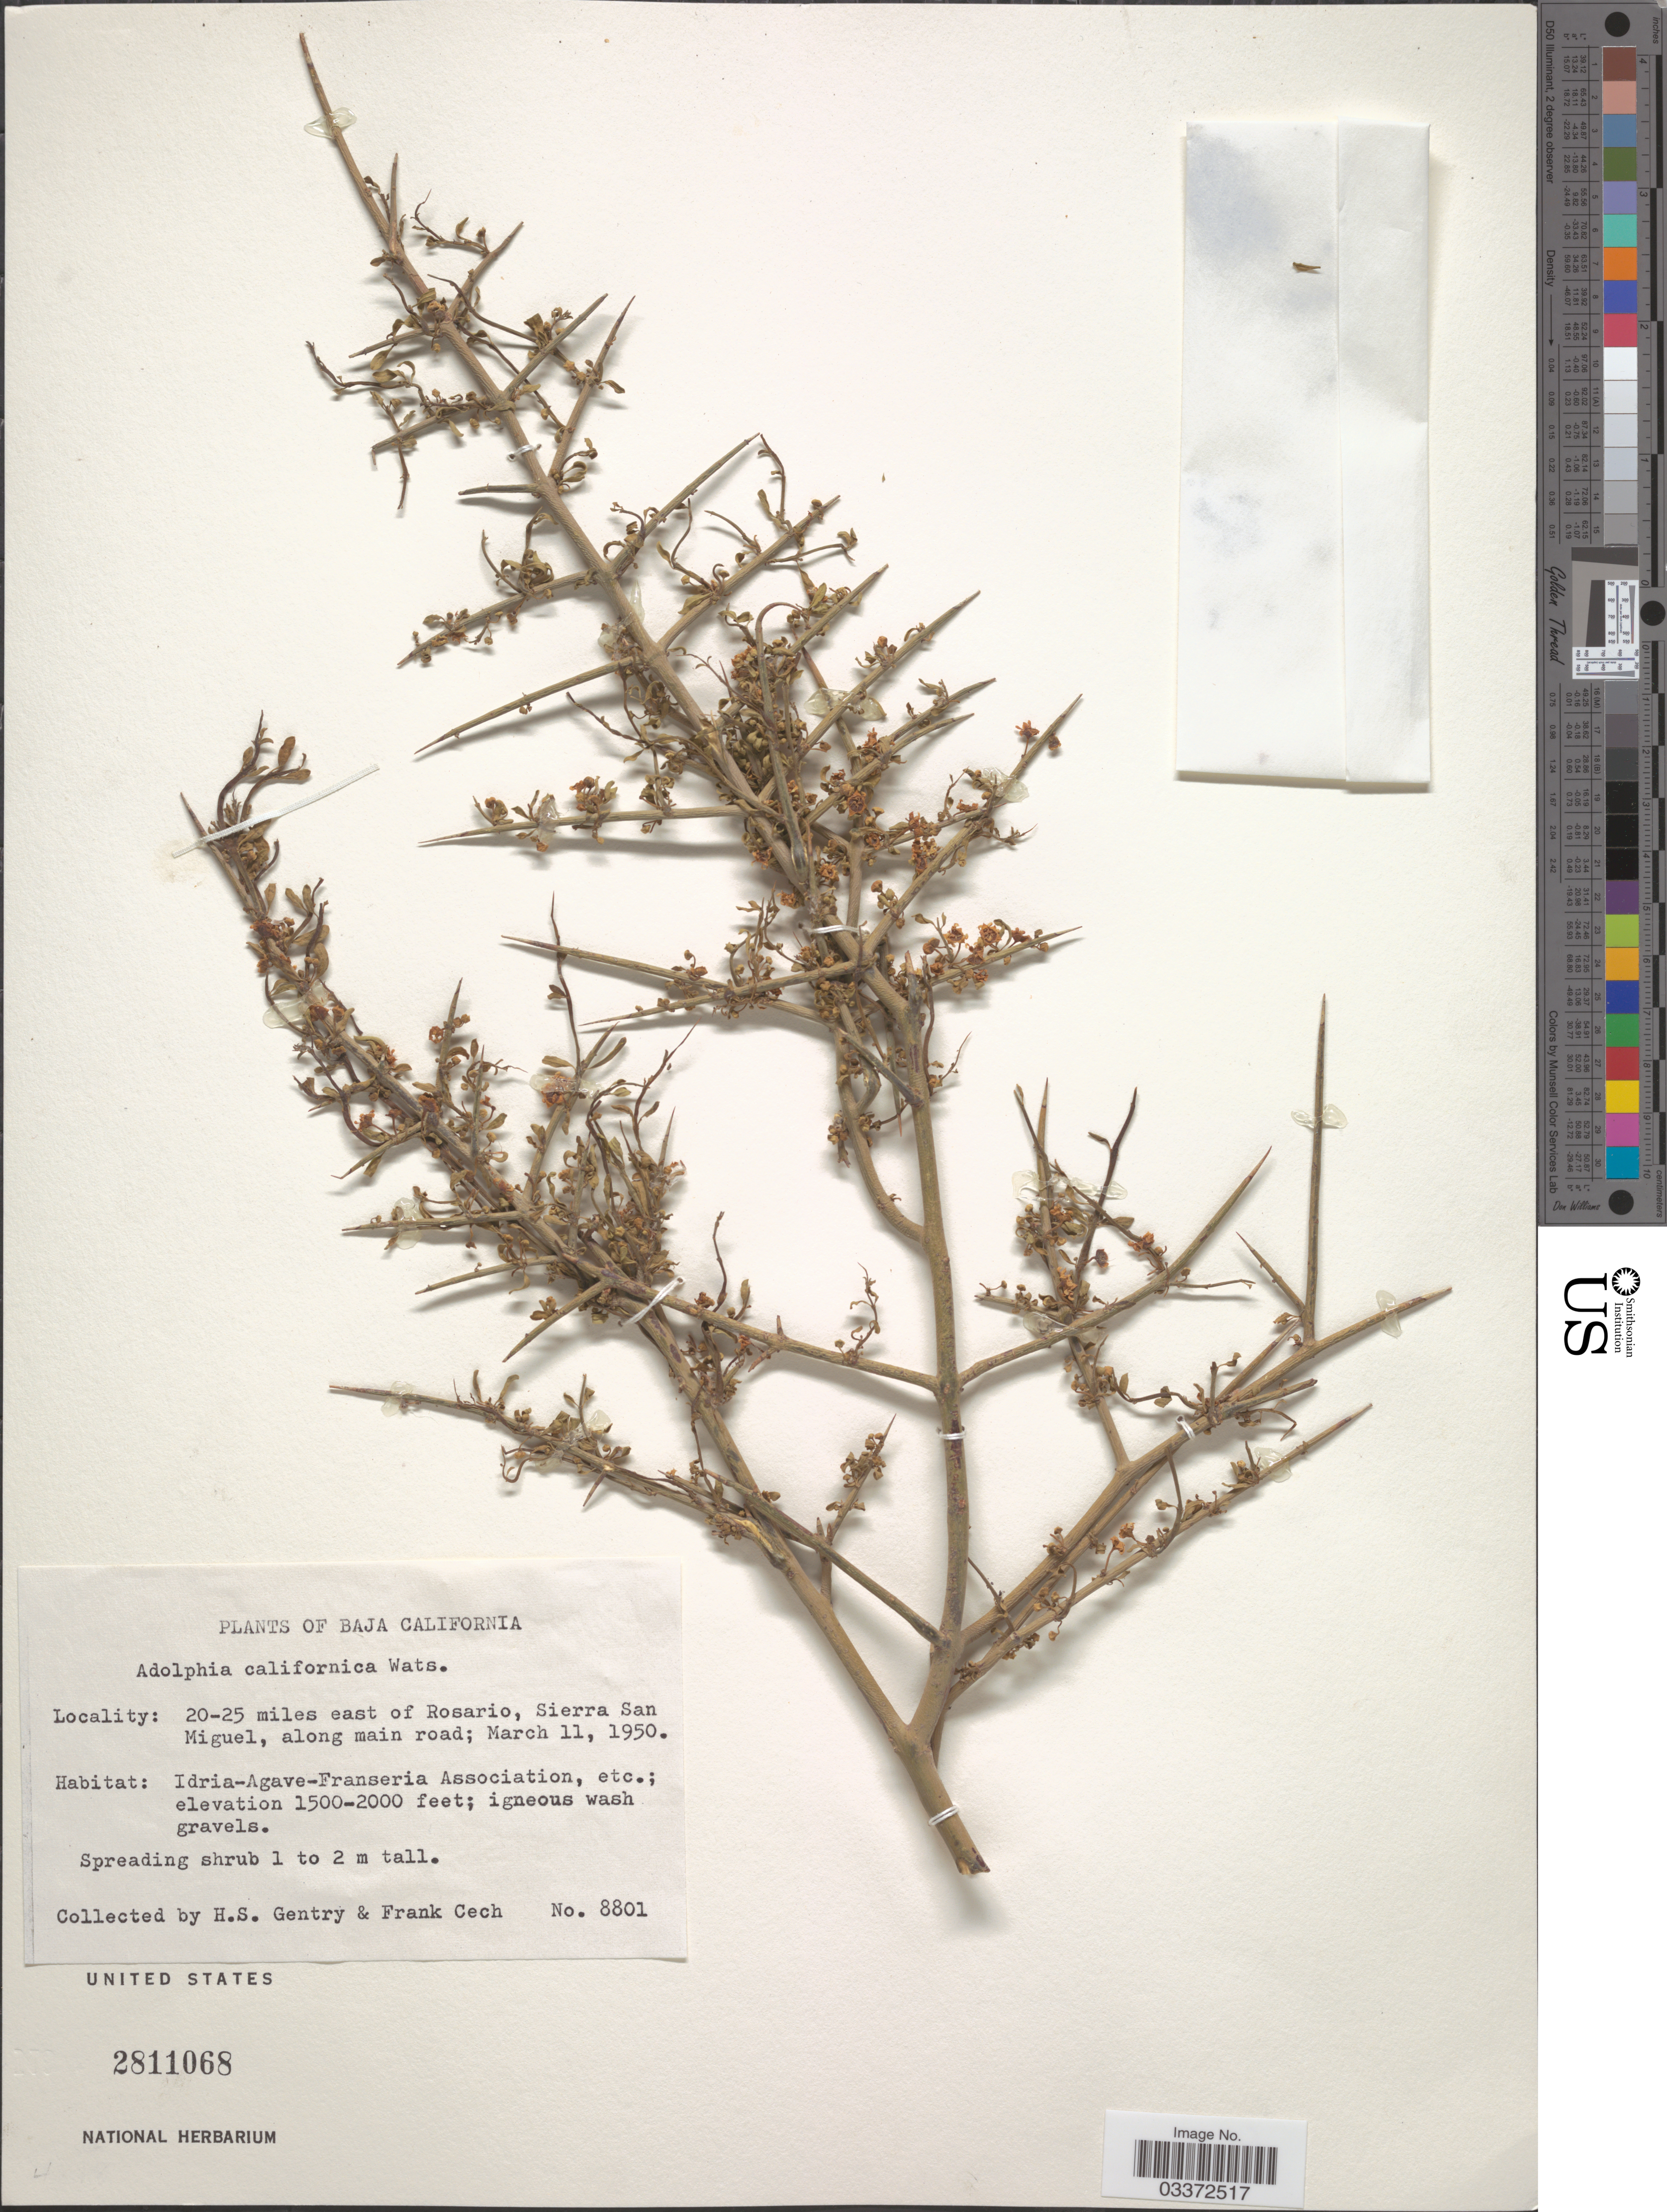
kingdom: Plantae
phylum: Tracheophyta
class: Magnoliopsida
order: Rosales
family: Rhamnaceae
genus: Adolphia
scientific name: Adolphia californica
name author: S. Watson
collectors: H. S. Gentry & F. Cech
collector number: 8801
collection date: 1950-03-11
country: Mexico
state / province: Baja California Norte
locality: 20-25 miles east of Rosario, Sierra San Miguel, along main road.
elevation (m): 457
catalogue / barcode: US 2811068